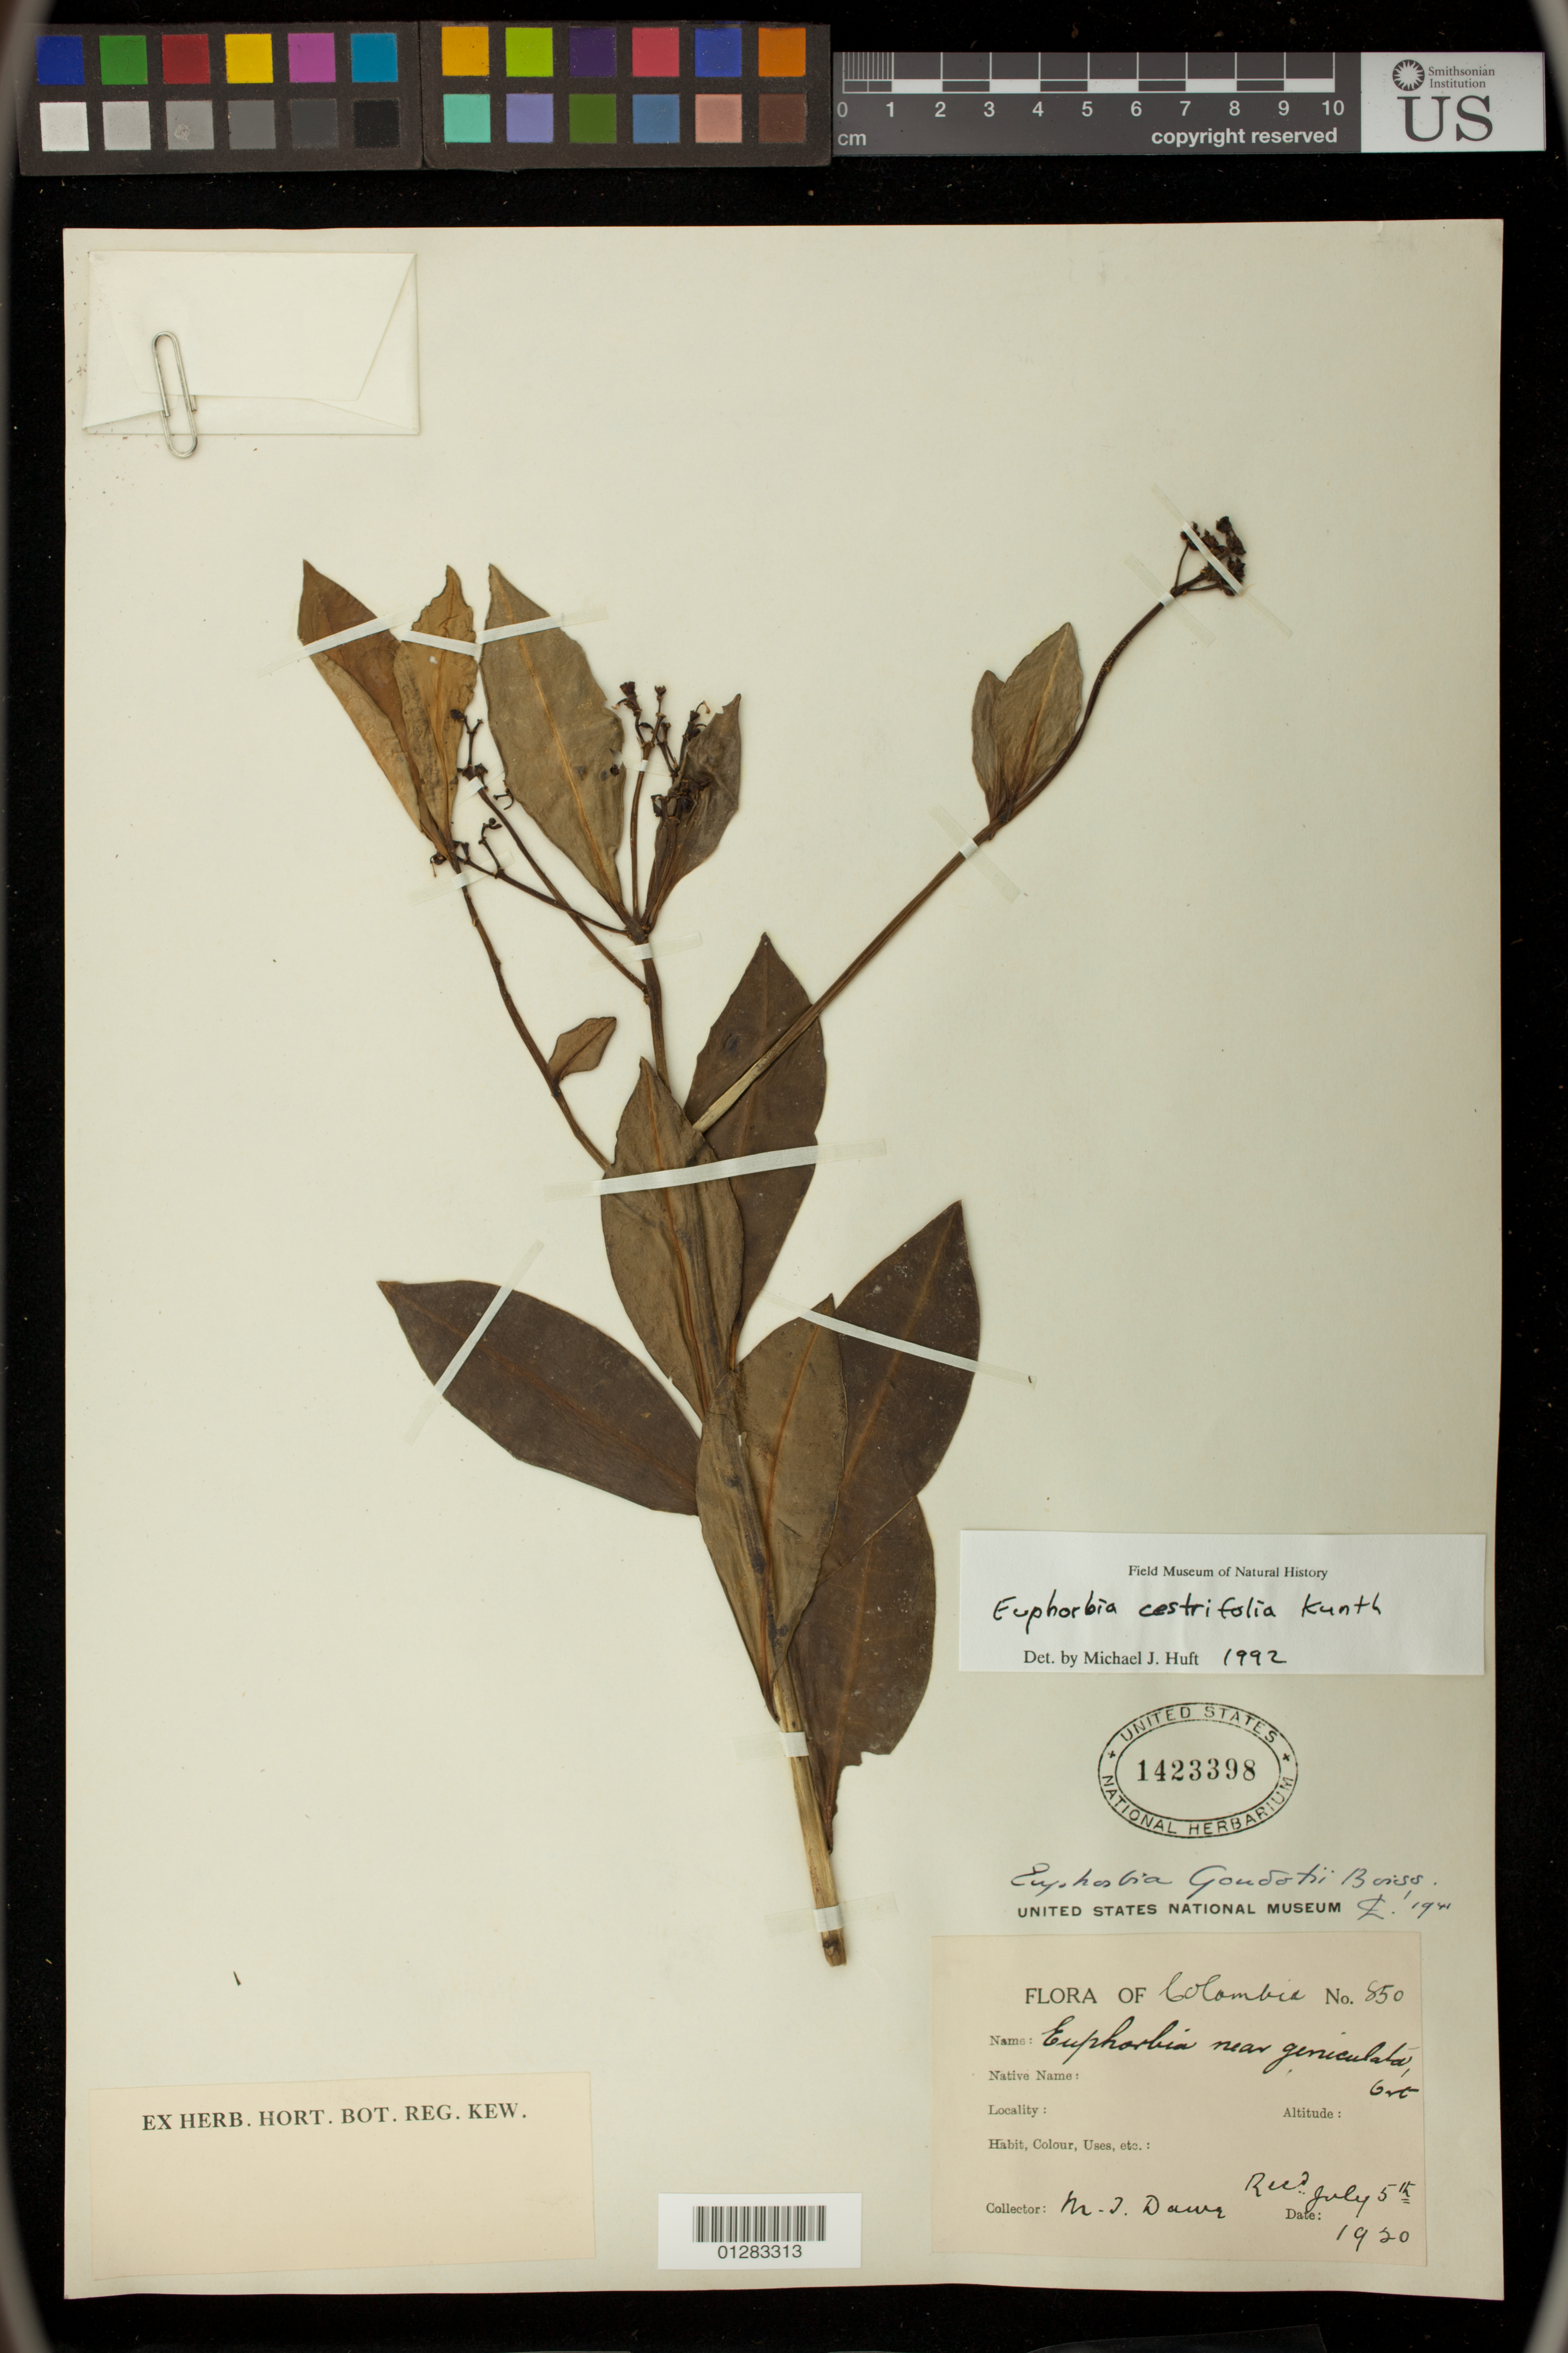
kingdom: Plantae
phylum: Tracheophyta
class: Magnoliopsida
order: Malpighiales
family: Euphorbiaceae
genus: Euphorbia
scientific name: Euphorbia cotinifolia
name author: L.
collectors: M. T. Dawe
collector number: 850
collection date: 1920-07-05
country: Colombia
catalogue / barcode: US 1423398